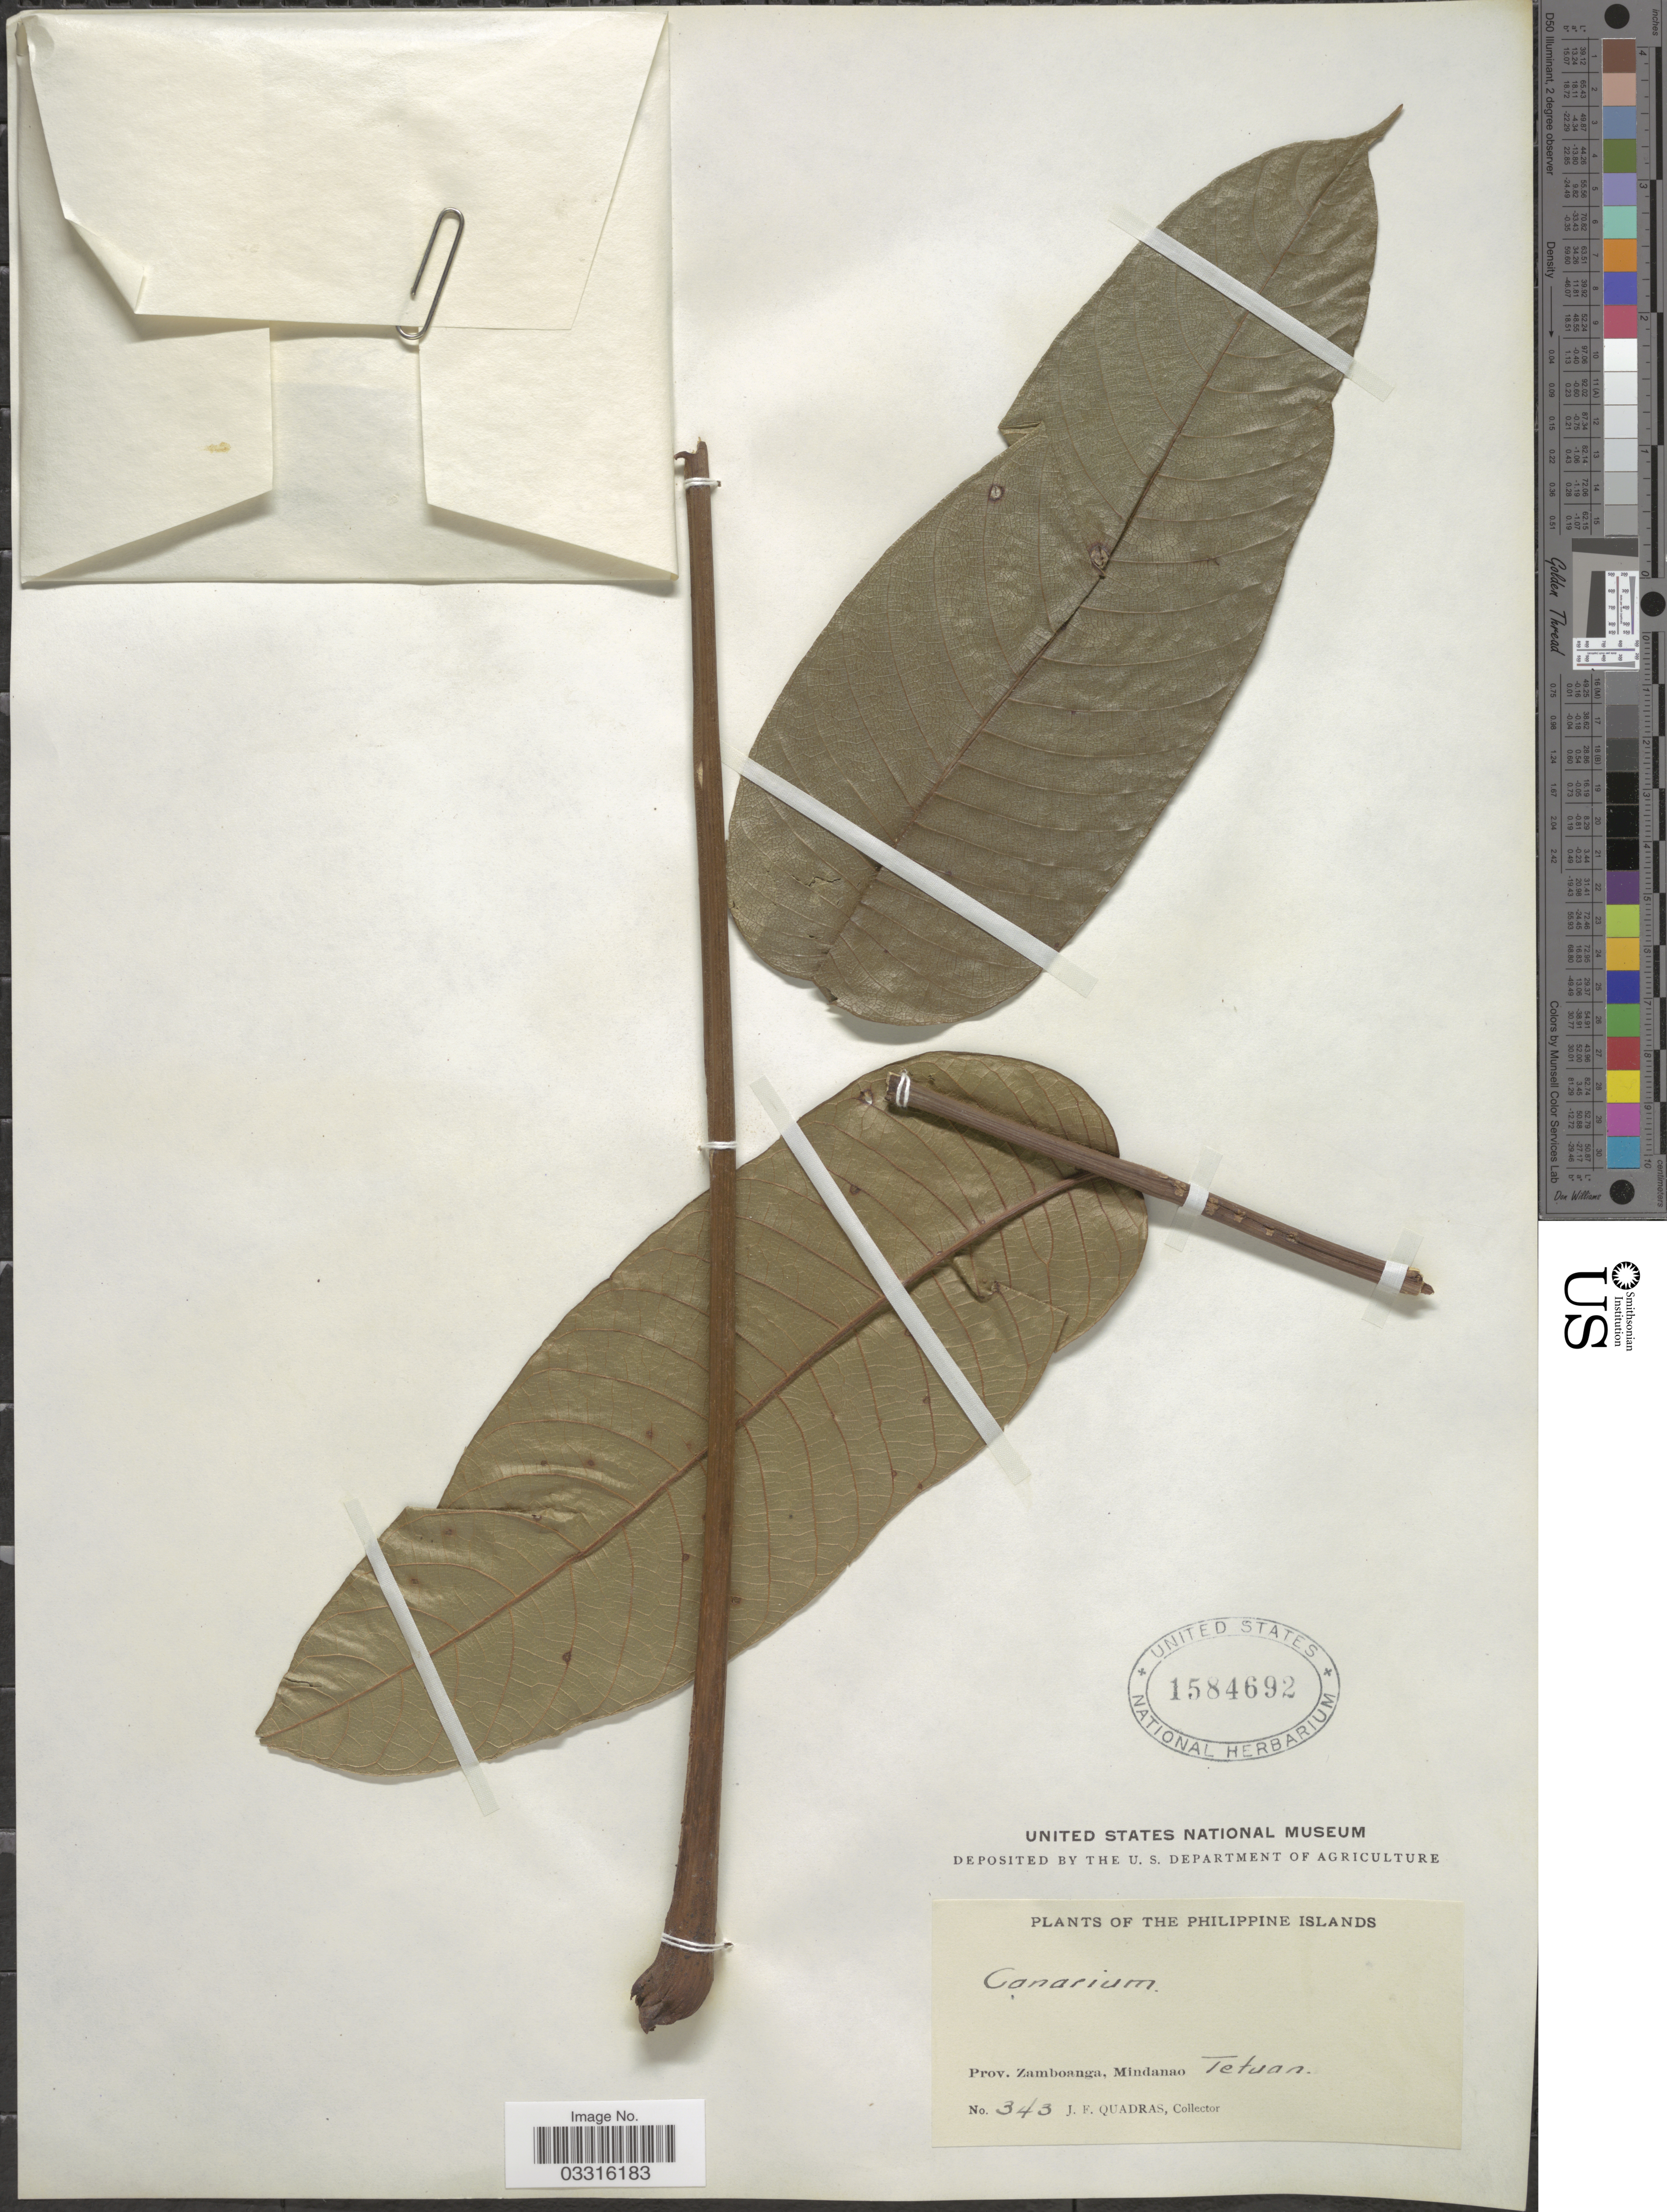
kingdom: Plantae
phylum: Tracheophyta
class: Magnoliopsida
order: Sapindales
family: Burseraceae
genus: Canarium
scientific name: Canarium sp.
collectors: J. Quadras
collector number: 343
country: Philippines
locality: Prov. Zamboanga, Mindanao: Tetuan.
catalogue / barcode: US 1584692